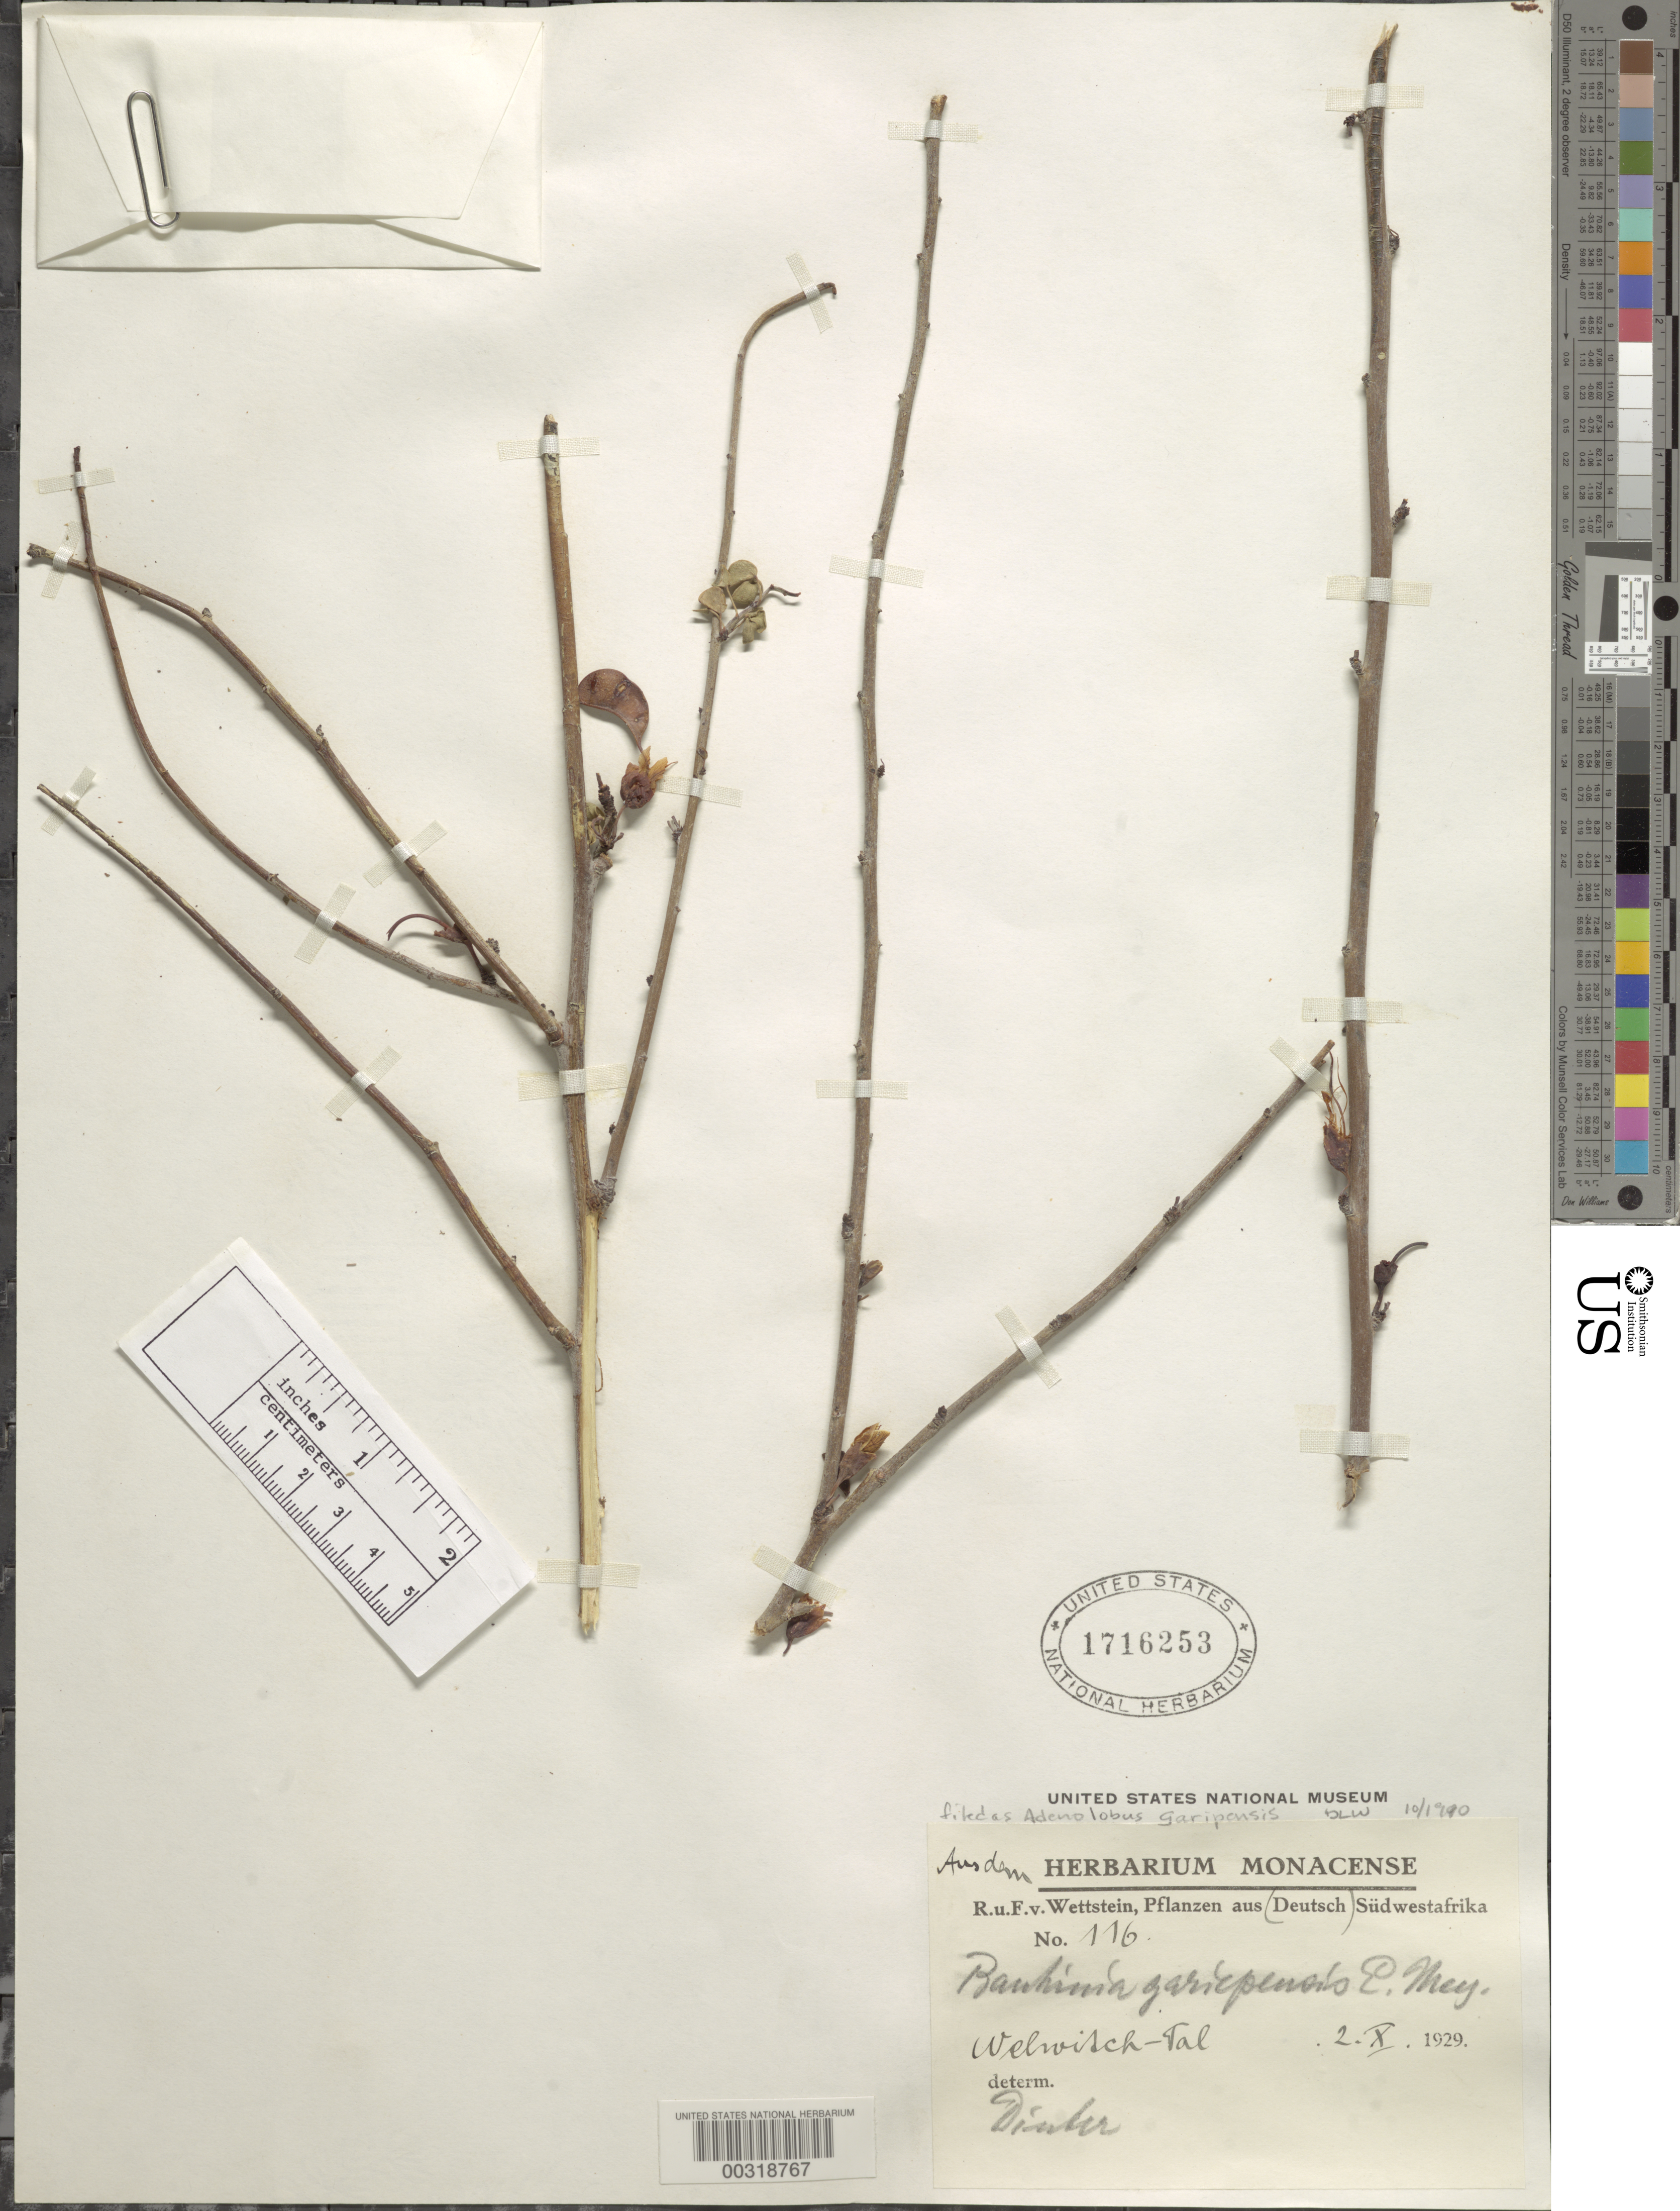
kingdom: Plantae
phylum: Tracheophyta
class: Magnoliopsida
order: Fabales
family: Fabaceae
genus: Adenolobus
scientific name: Adenolobus garipensis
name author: (E. Mey.) Torre & Hillc.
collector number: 116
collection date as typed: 02 Oct 1929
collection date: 1929-10-02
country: Namibia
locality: Welwitch-tal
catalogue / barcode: US 1716253